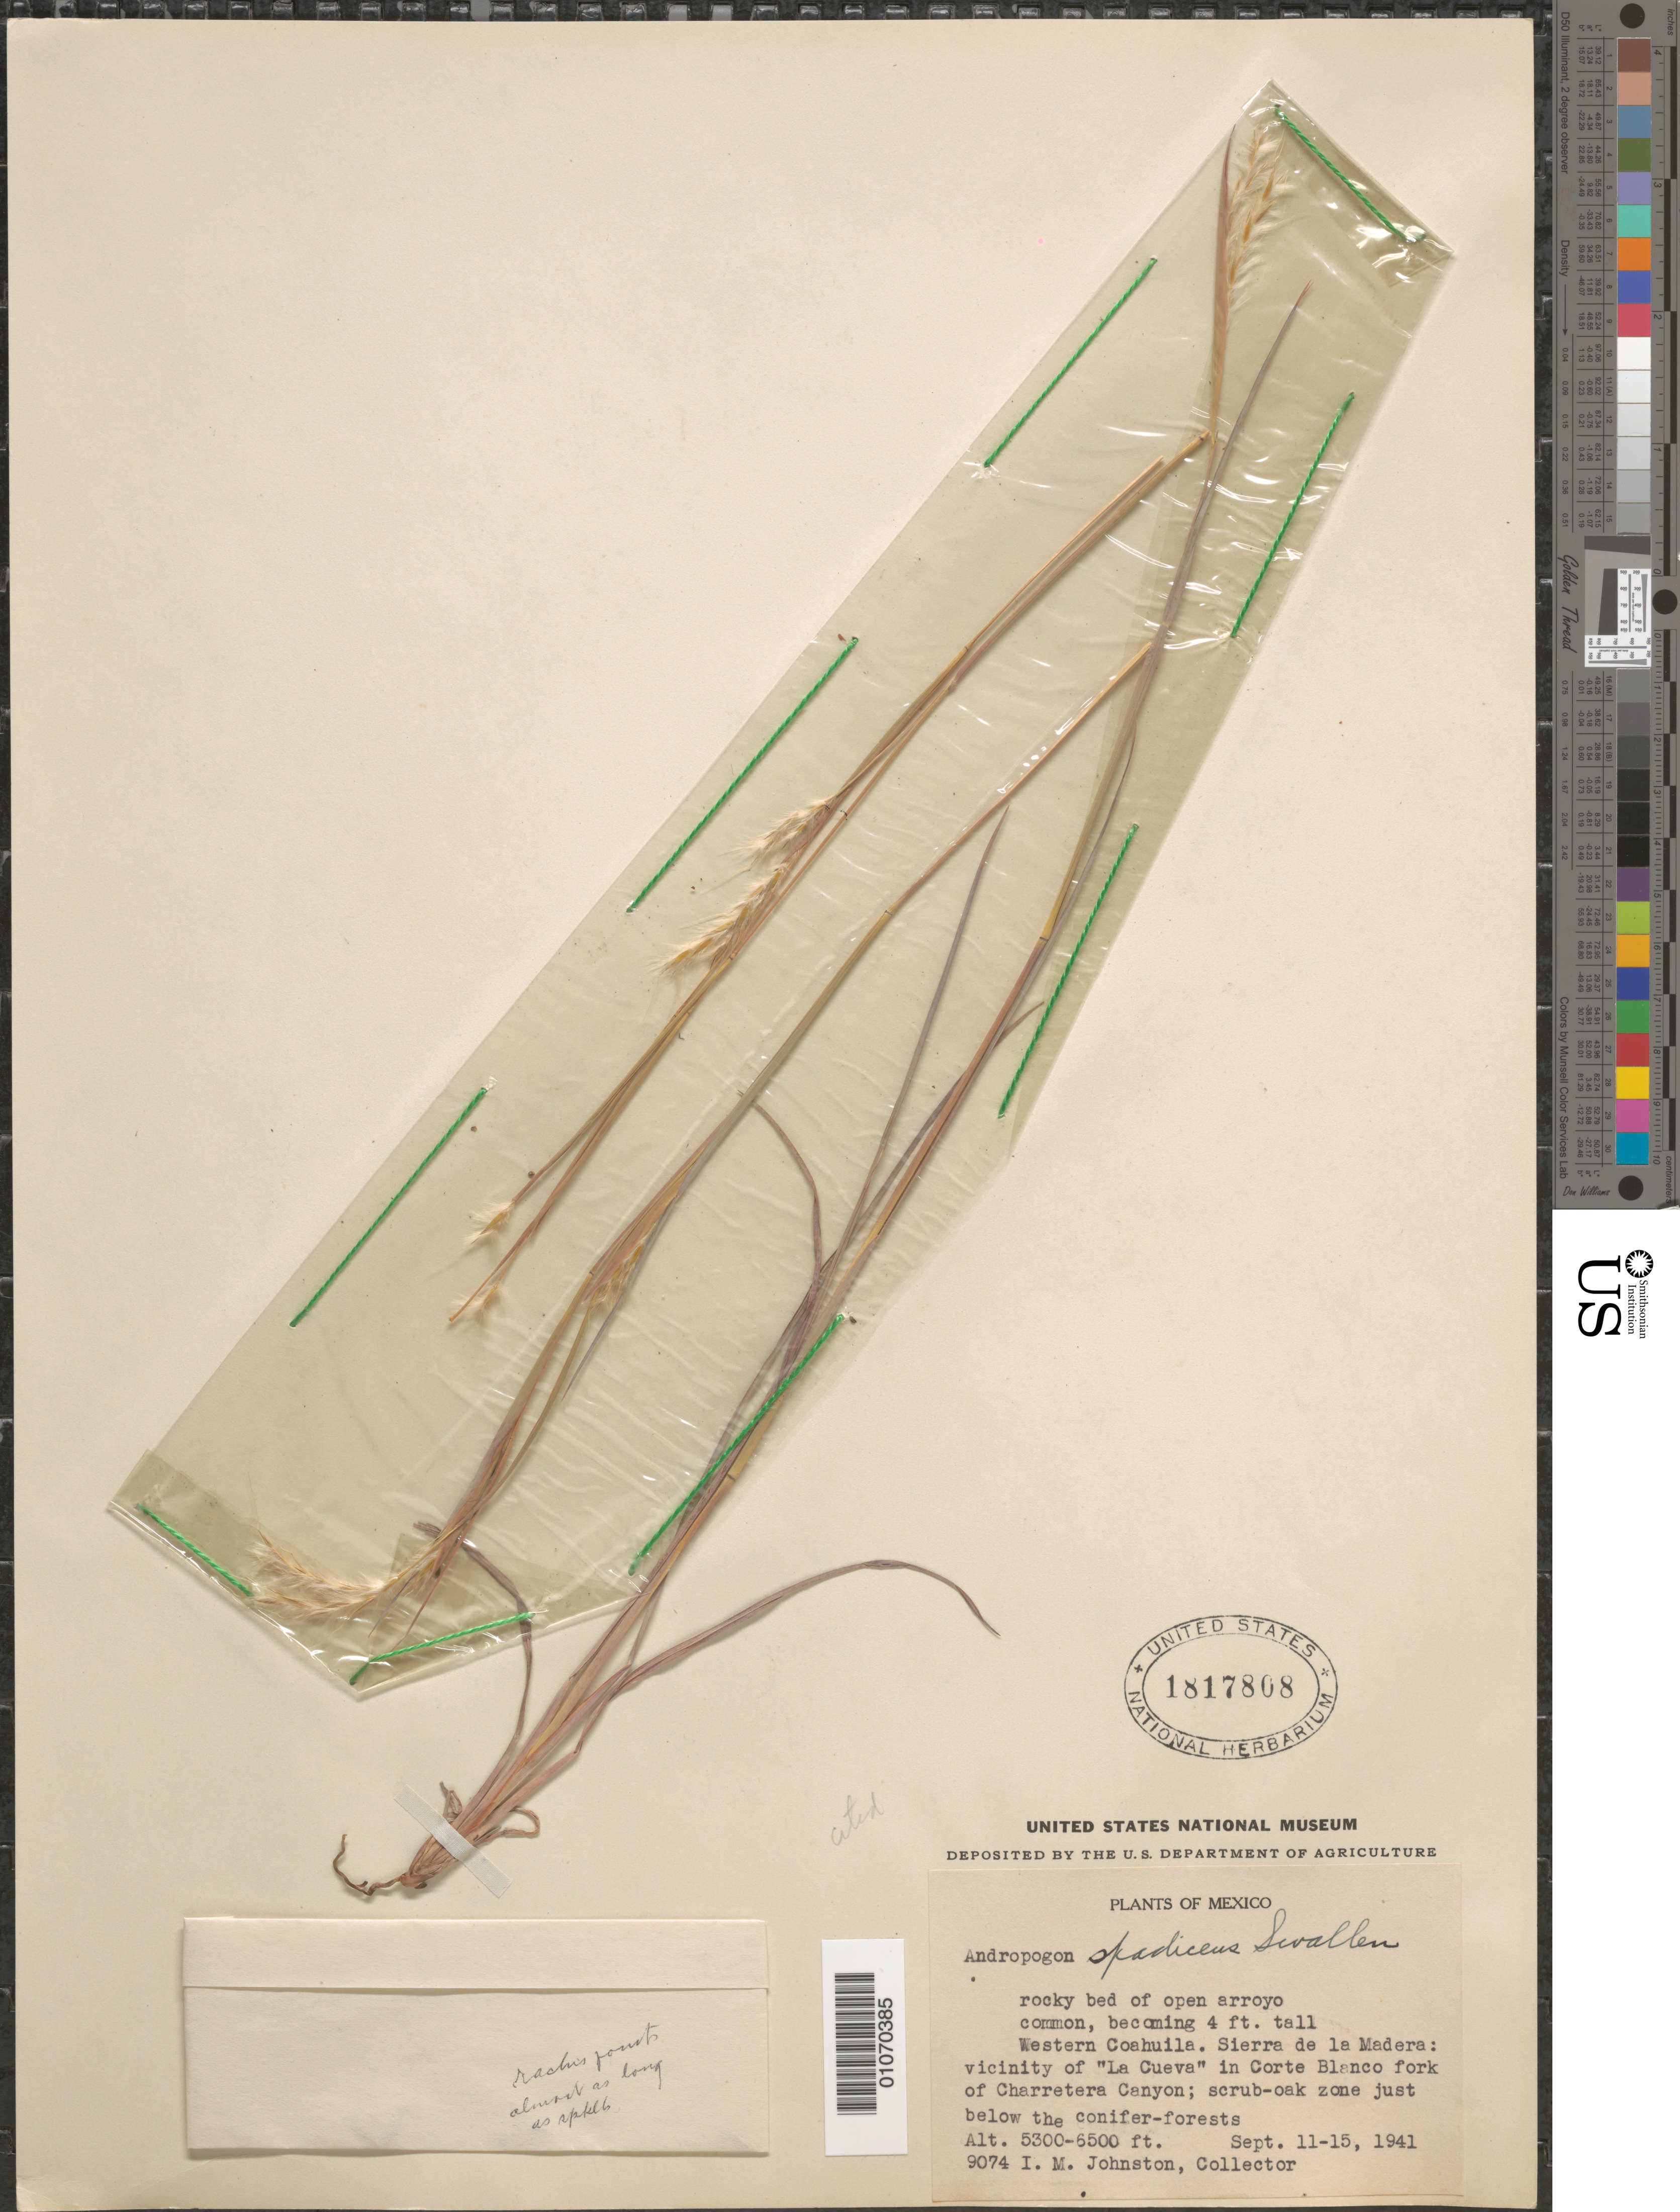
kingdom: Plantae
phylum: Tracheophyta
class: Liliopsida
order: Poales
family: Poaceae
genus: Andropogon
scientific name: Andropogon spadiceus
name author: Swallen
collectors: I.M. Johnston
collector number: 9074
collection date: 1941-09-11/1941-09-15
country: Mexico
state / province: Coahuila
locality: Vicinity of "La Cueva" in Corte Blanco fork of Charretera Canyon, Sierra de la Madera, western Coahuila.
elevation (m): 1615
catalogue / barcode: US 1817808